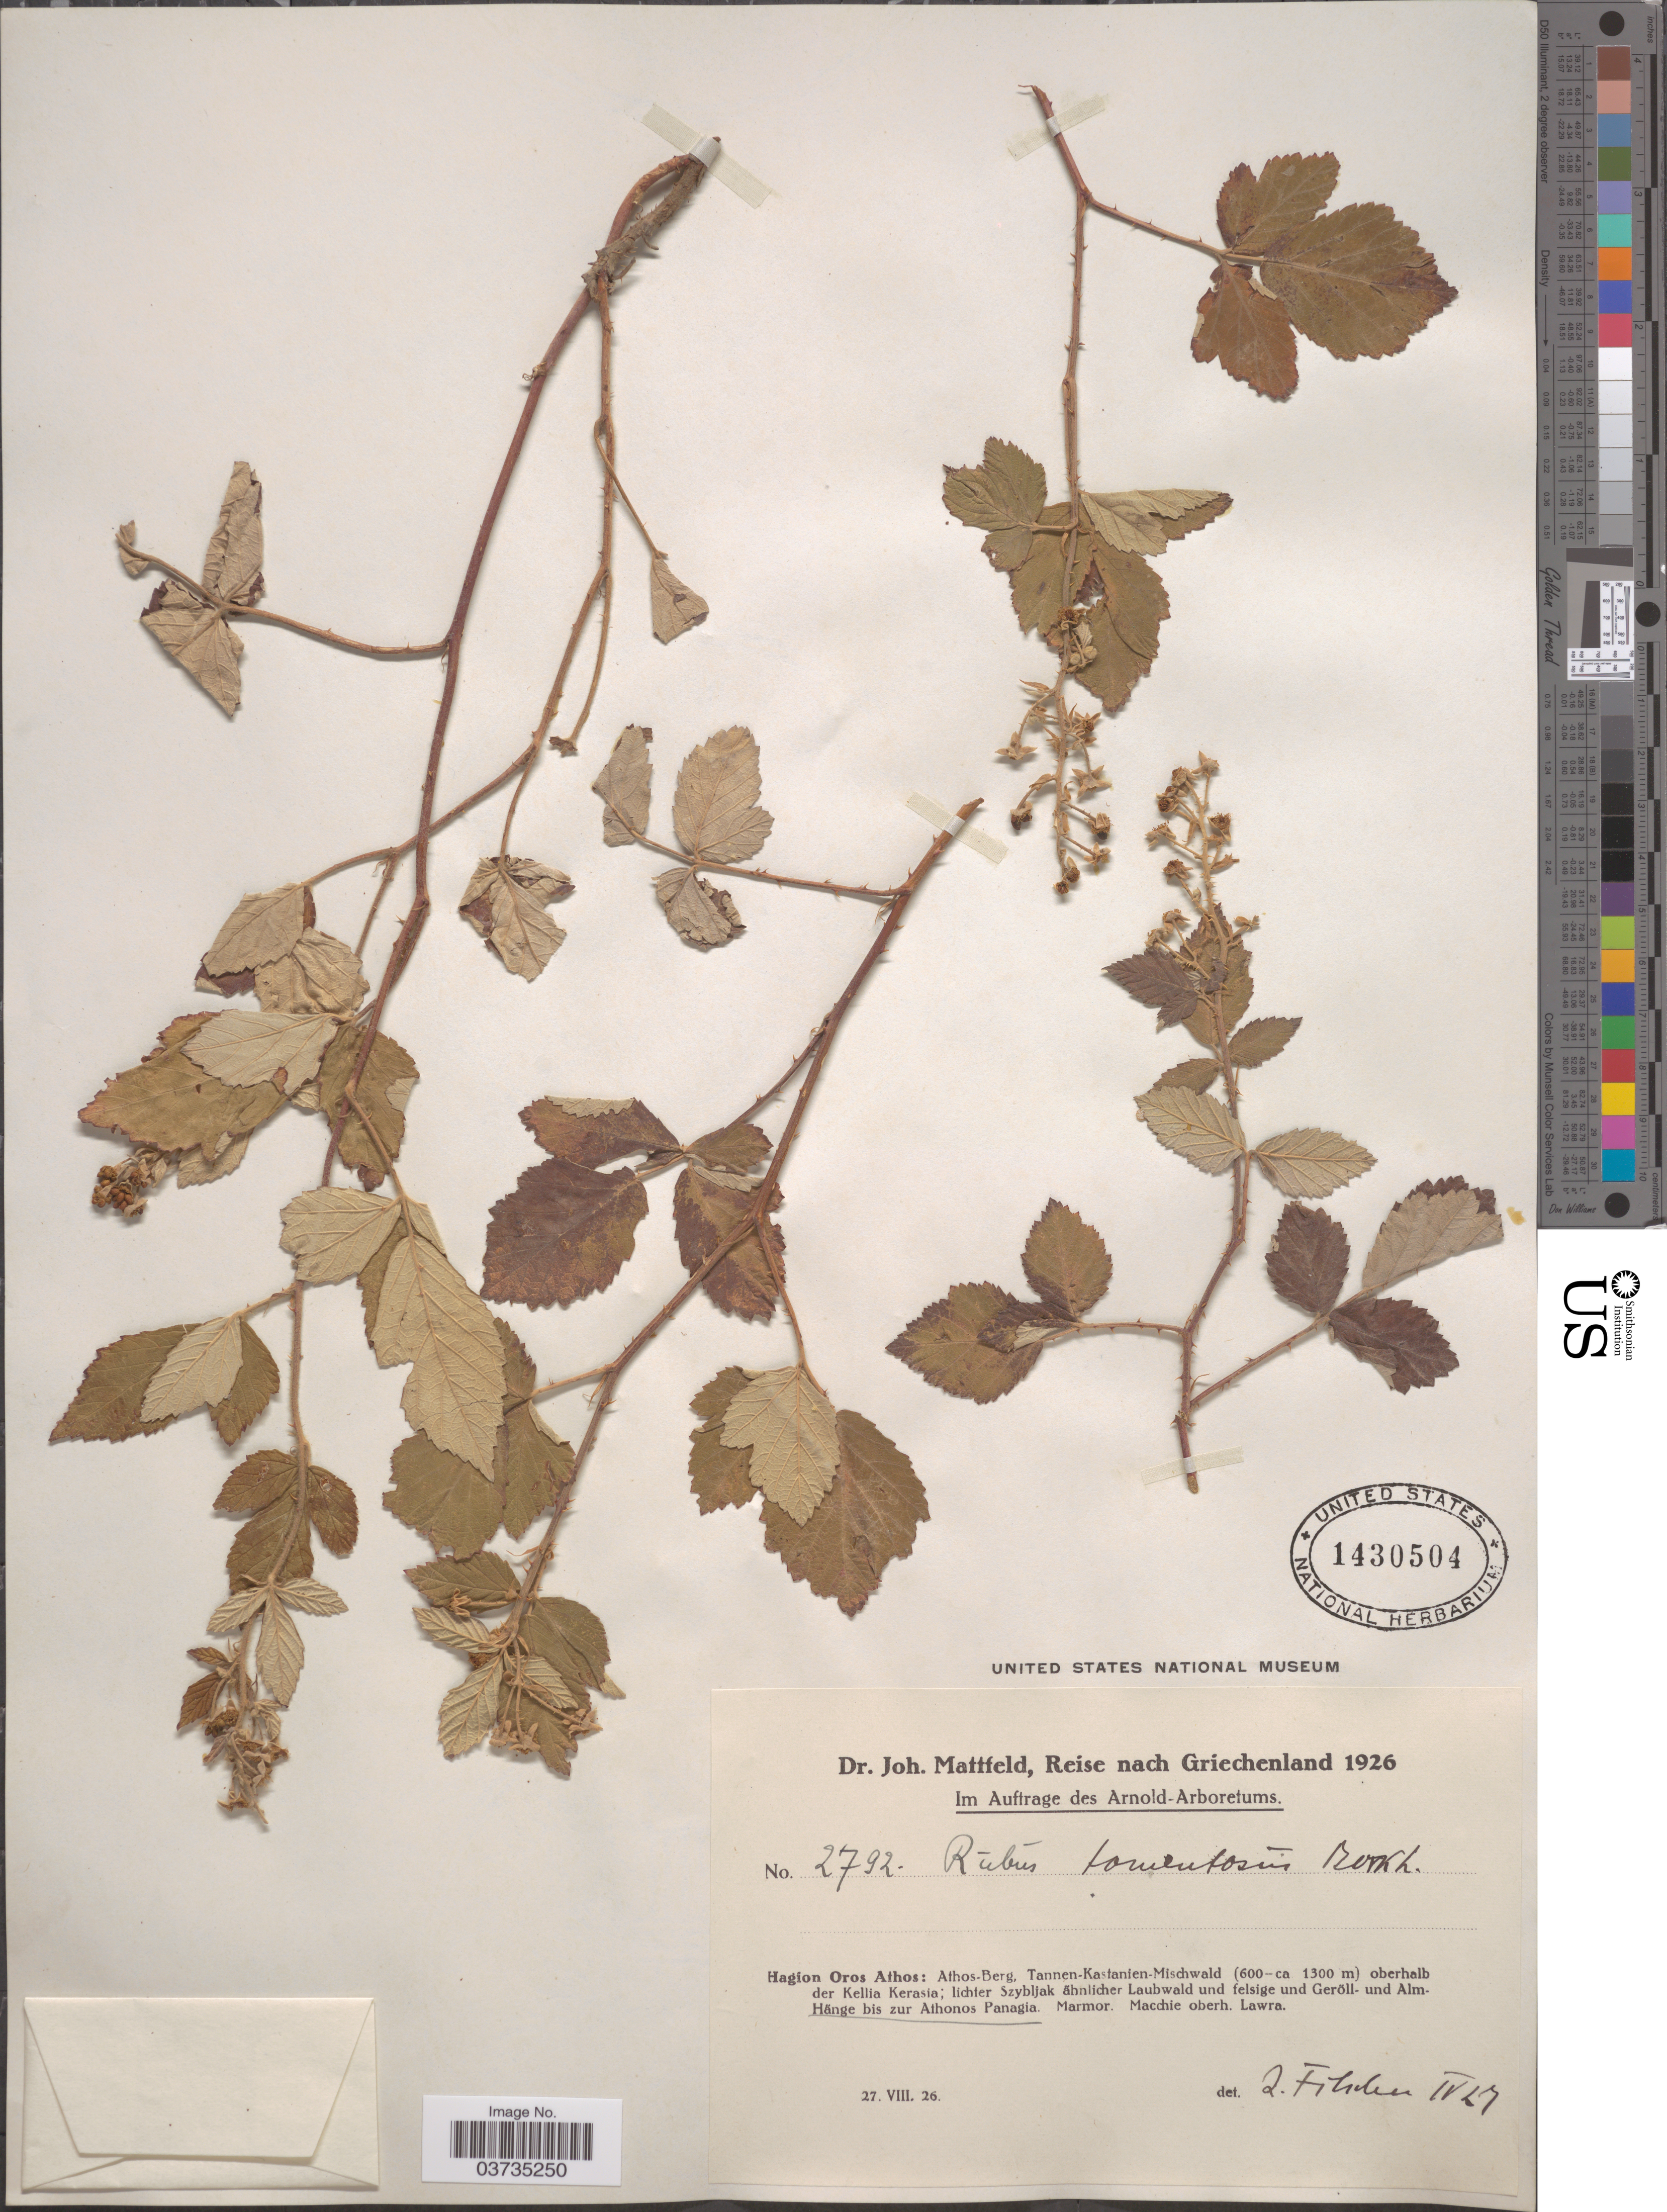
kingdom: Plantae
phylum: Tracheophyta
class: Magnoliopsida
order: Rosales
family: Rosaceae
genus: Rubus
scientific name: Rubus tomentosus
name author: Borkh.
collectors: J. Mattfeld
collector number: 2792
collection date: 1926-08-27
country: Greece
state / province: Mount Athoa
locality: Griechenland. Hagion Oros Athos: Athos-Berg, Tannen-Kastanien-Mischwald oberhalb der Kellia Kerasia; lichter Szybljak ähnlicher Laubwald und felsige und Geröll - und Alm-Hänge bis zur Athonos Panagia. Marmor. Macchie oberh. Lawra.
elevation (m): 600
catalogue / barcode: US 1430504